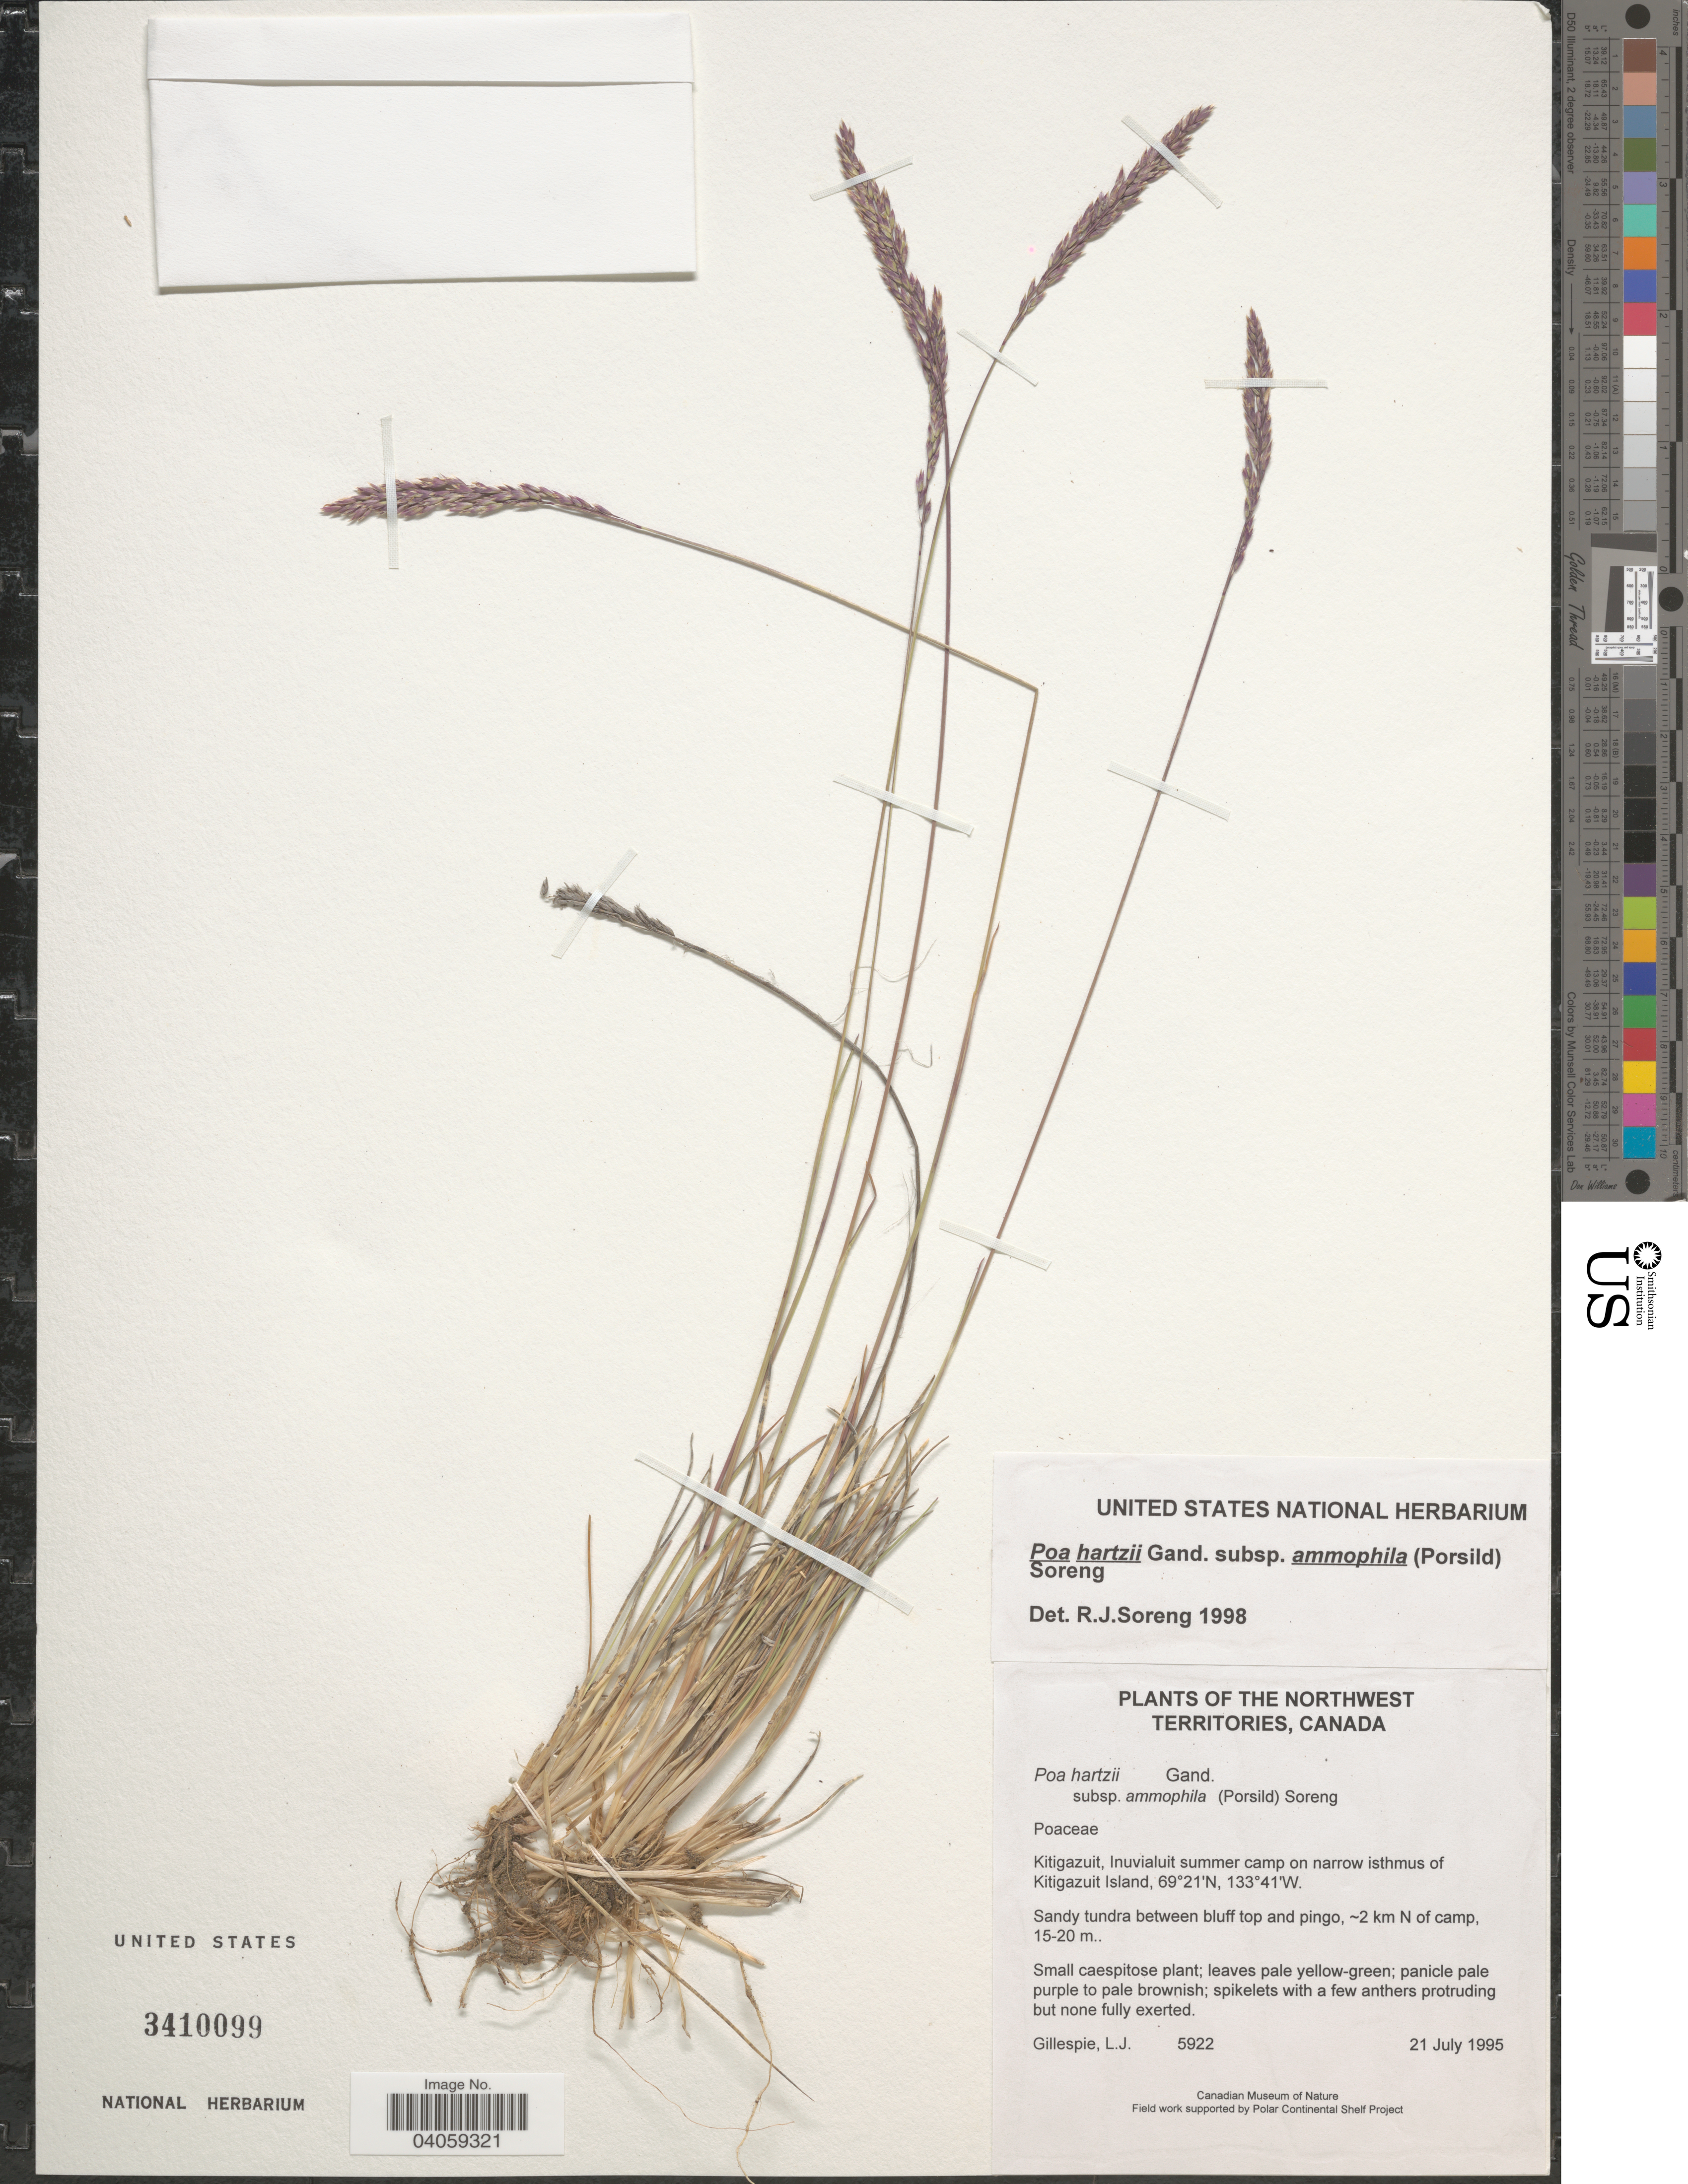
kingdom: Plantae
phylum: Tracheophyta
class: Liliopsida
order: Poales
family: Poaceae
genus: Poa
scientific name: Poa ammophila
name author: A.E. Porsild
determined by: Soreng, Robert J., Research Associate (BOT), Smithsonian Institution - National Museum of Natural History (UNITED STATES)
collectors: L. Gillespie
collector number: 5922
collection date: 1995-07-21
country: Canada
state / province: Northwest Territories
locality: Kitigazuit, Inuvialuit summer camp on narrow isthmus of Kitigazuit Island. Sandy tundra between bluff top and pingo, ~2 km N of camp.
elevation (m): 15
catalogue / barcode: US 3410099